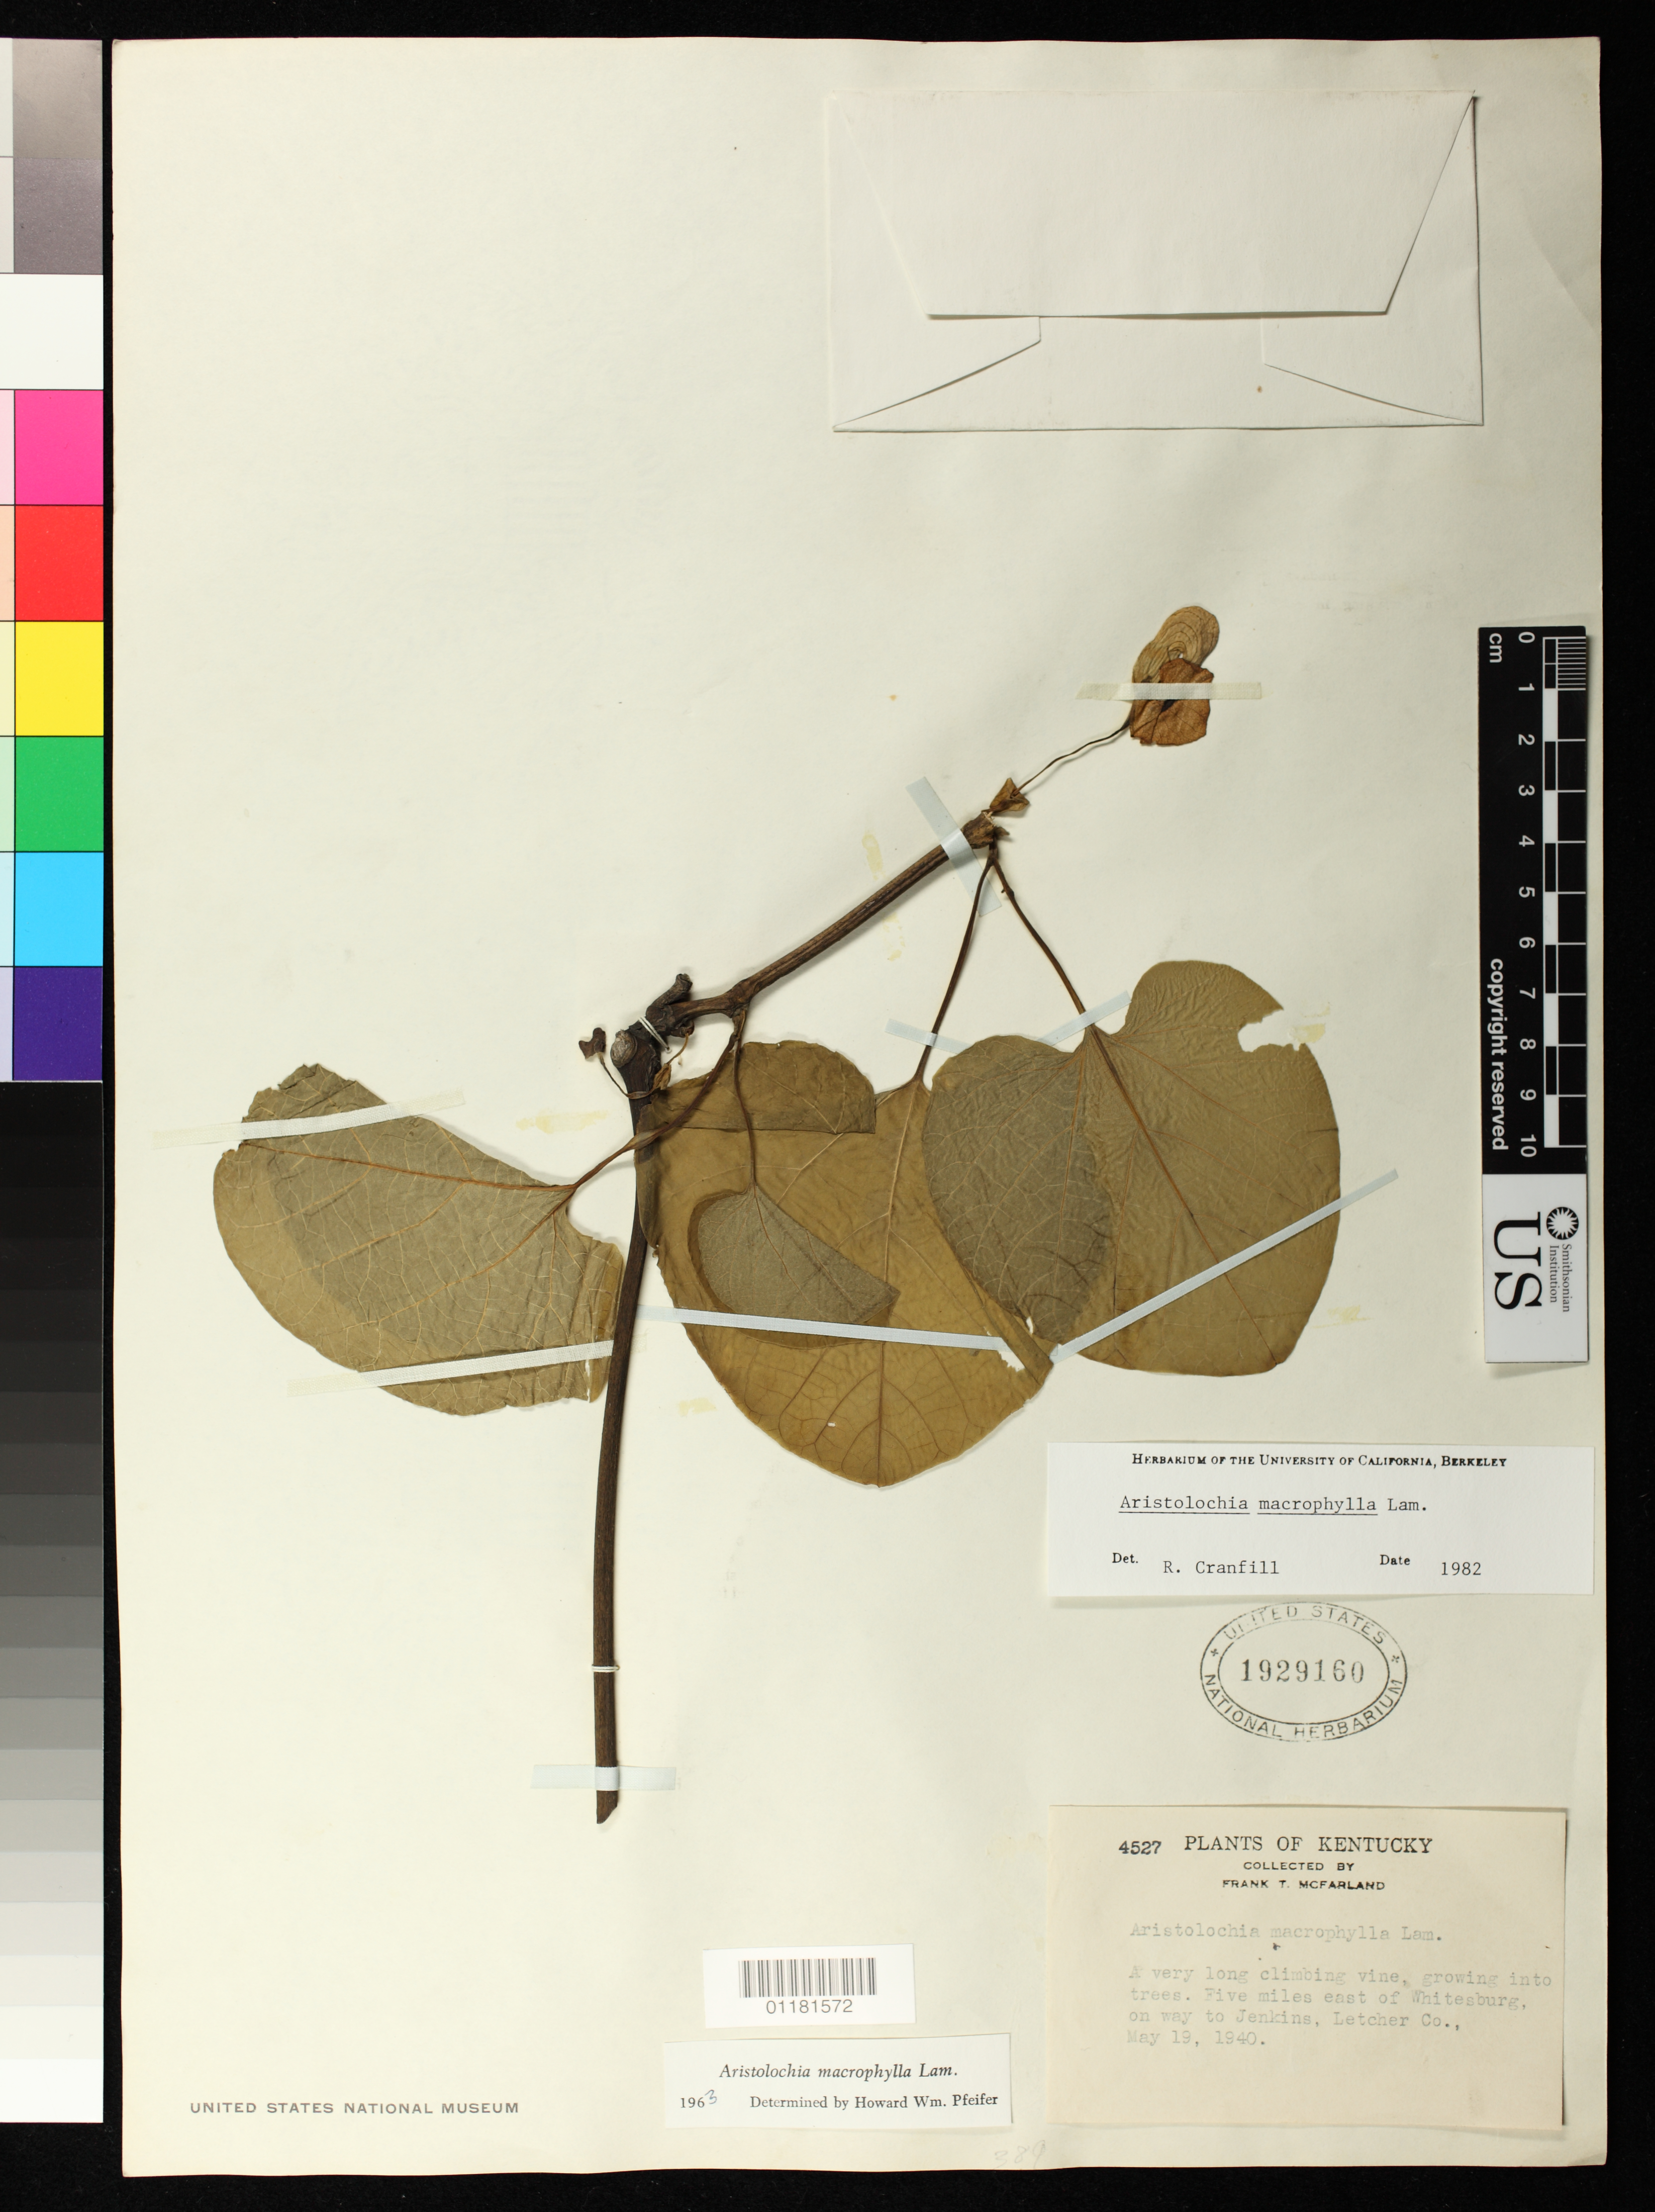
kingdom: Plantae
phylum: Tracheophyta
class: Magnoliopsida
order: Piperales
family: Aristolochiaceae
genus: Aristolochia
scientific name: Aristolochia macrophylla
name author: Lam.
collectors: F. T. McFarland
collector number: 4527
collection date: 1940-05-19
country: United States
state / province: Kentucky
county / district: Letcher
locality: Five miles east of Whitenburg, on way to Jenkins, Letcher County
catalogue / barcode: US 1929160